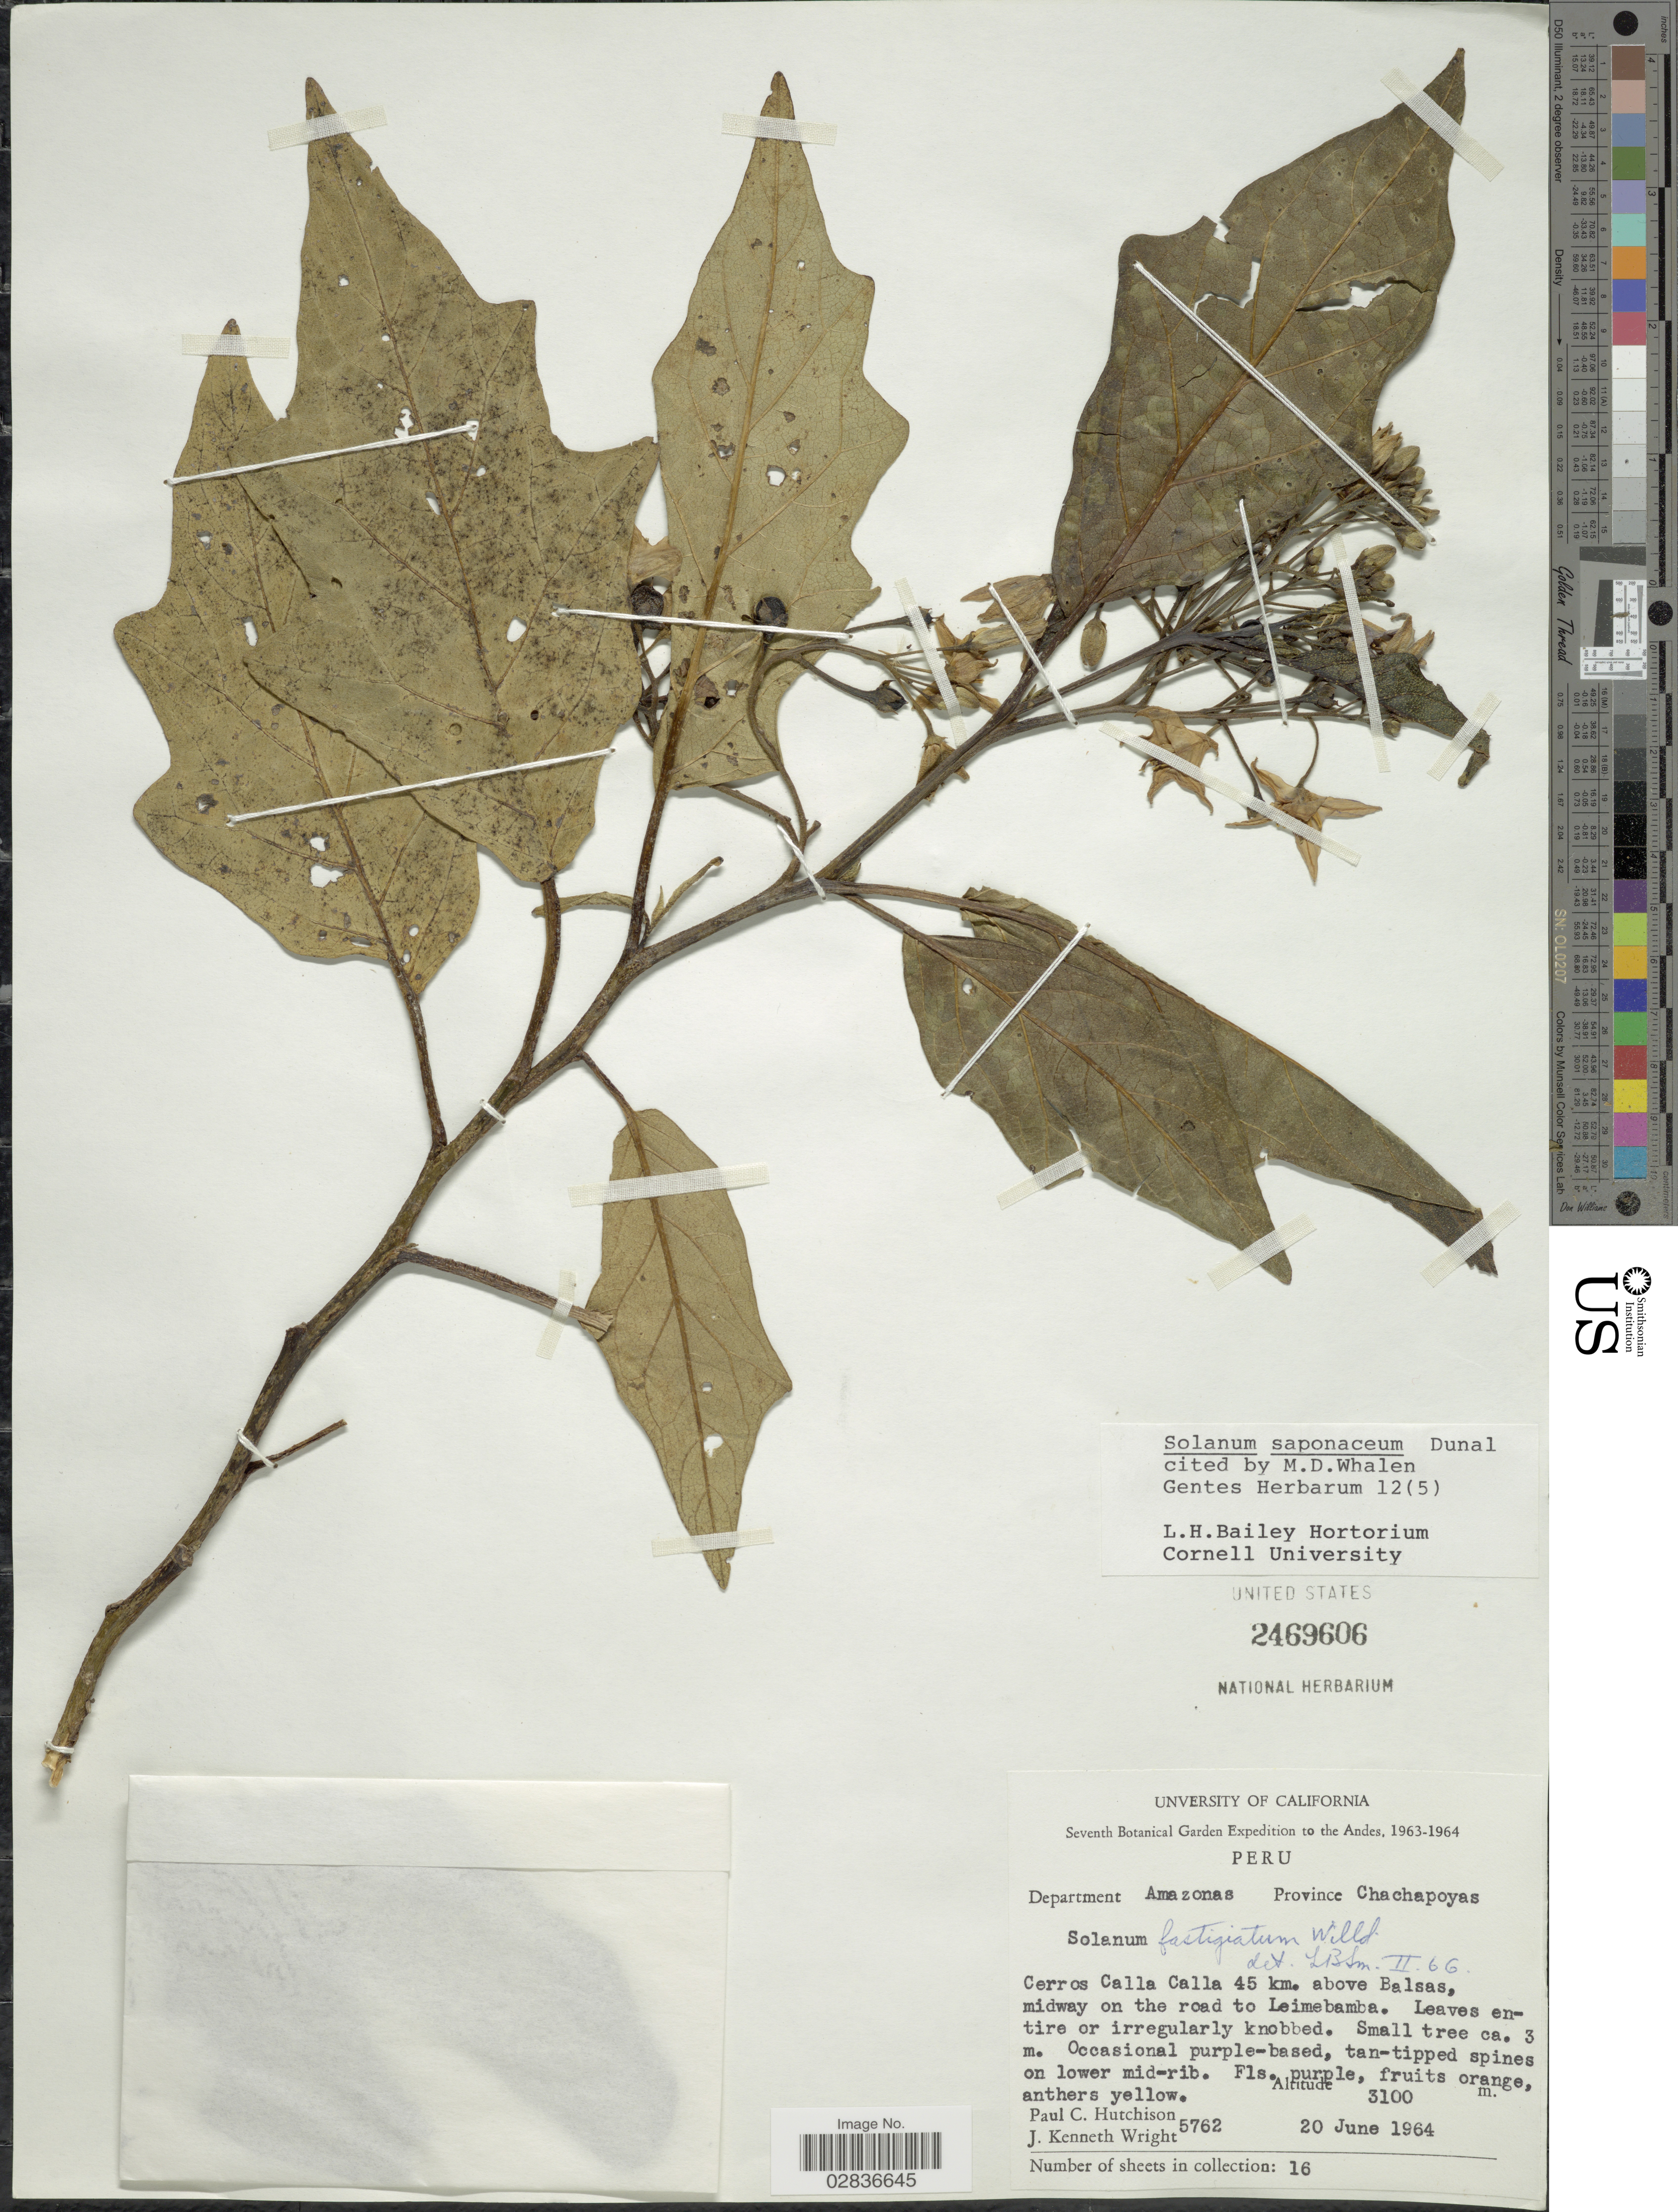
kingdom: Plantae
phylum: Tracheophyta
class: Magnoliopsida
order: Solanales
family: Solanaceae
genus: Solanum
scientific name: Solanum saponaceum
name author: Dunal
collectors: P. C. Hutchison & J. K. Wright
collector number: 5762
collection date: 1964-06-20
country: Peru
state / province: Amazonas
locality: Andes. Department Amazonas. Province Chachapoyas. Cerros Calla Calla 45 km. above Balsas, midway on the road to Leimebamba.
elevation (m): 3100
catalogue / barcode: US 2469606